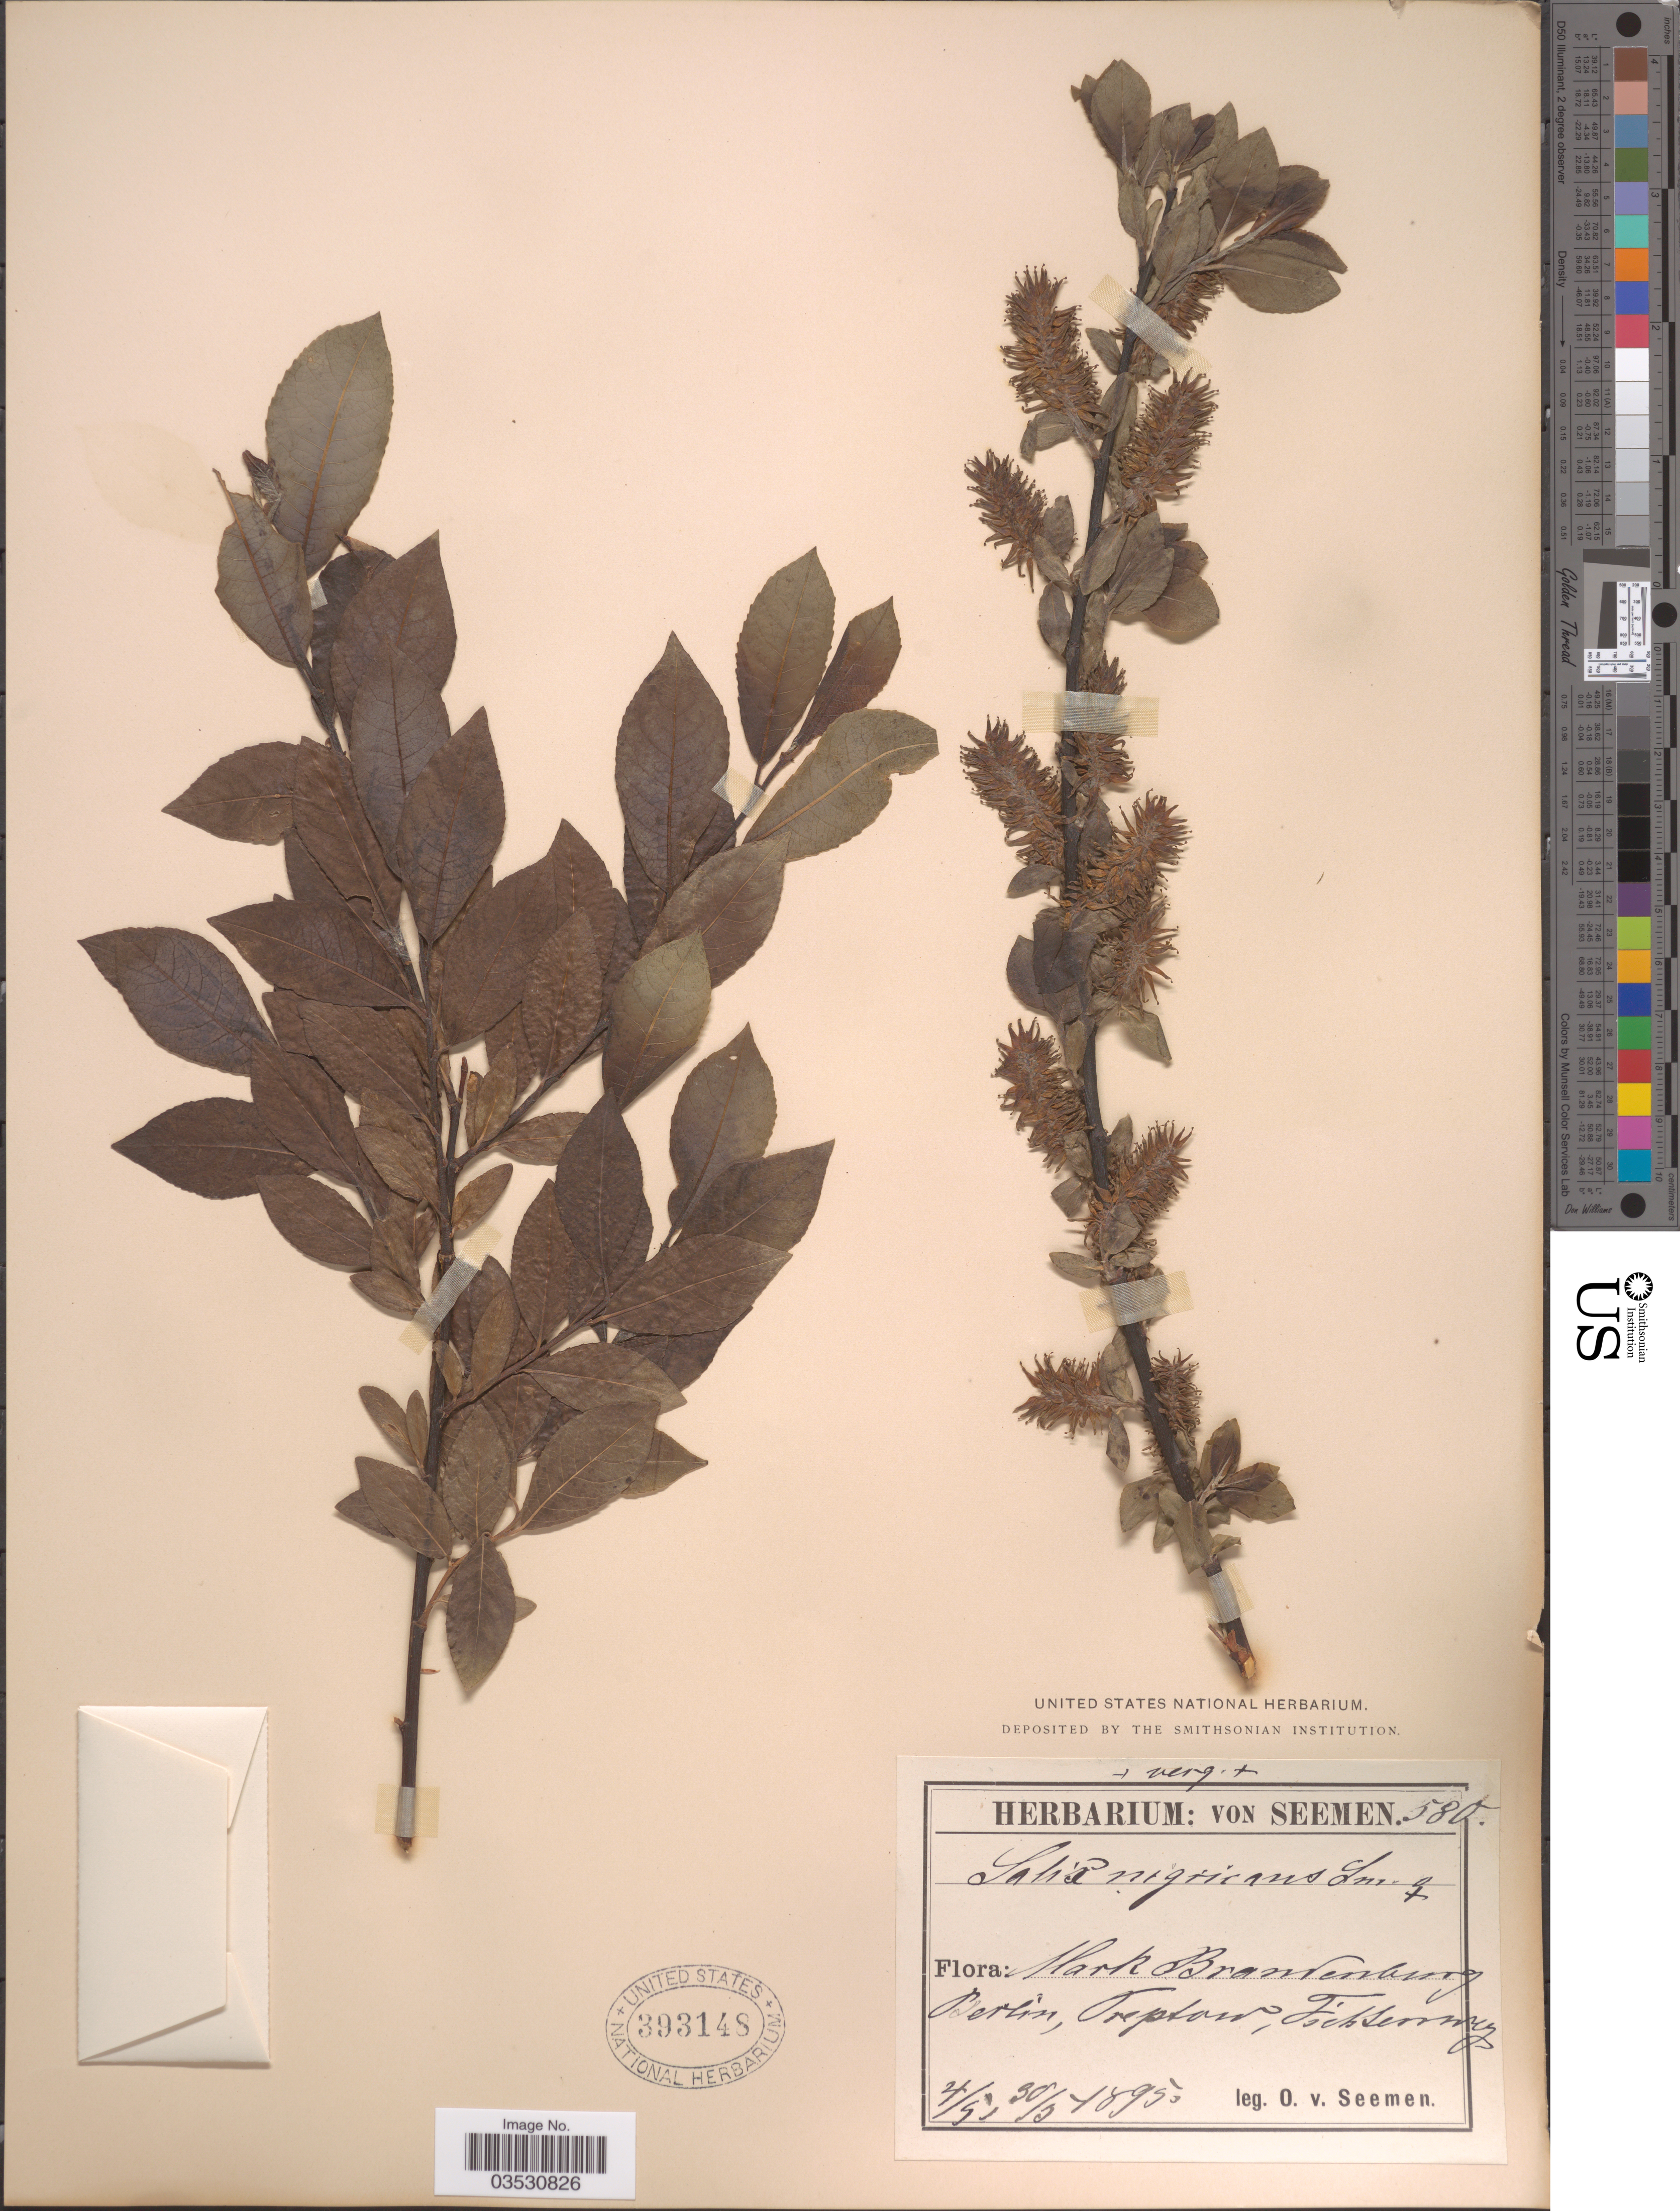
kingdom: Plantae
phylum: Tracheophyta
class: Magnoliopsida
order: Malpighiales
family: Salicaceae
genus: Salix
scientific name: Salix nigricans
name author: Sm.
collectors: K. O. von Seemen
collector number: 580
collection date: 1895-05-04/1895-05-30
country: Germany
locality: Mark Brandenburg. Berlin, Treptow, Fichtenweg.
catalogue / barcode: US 393148